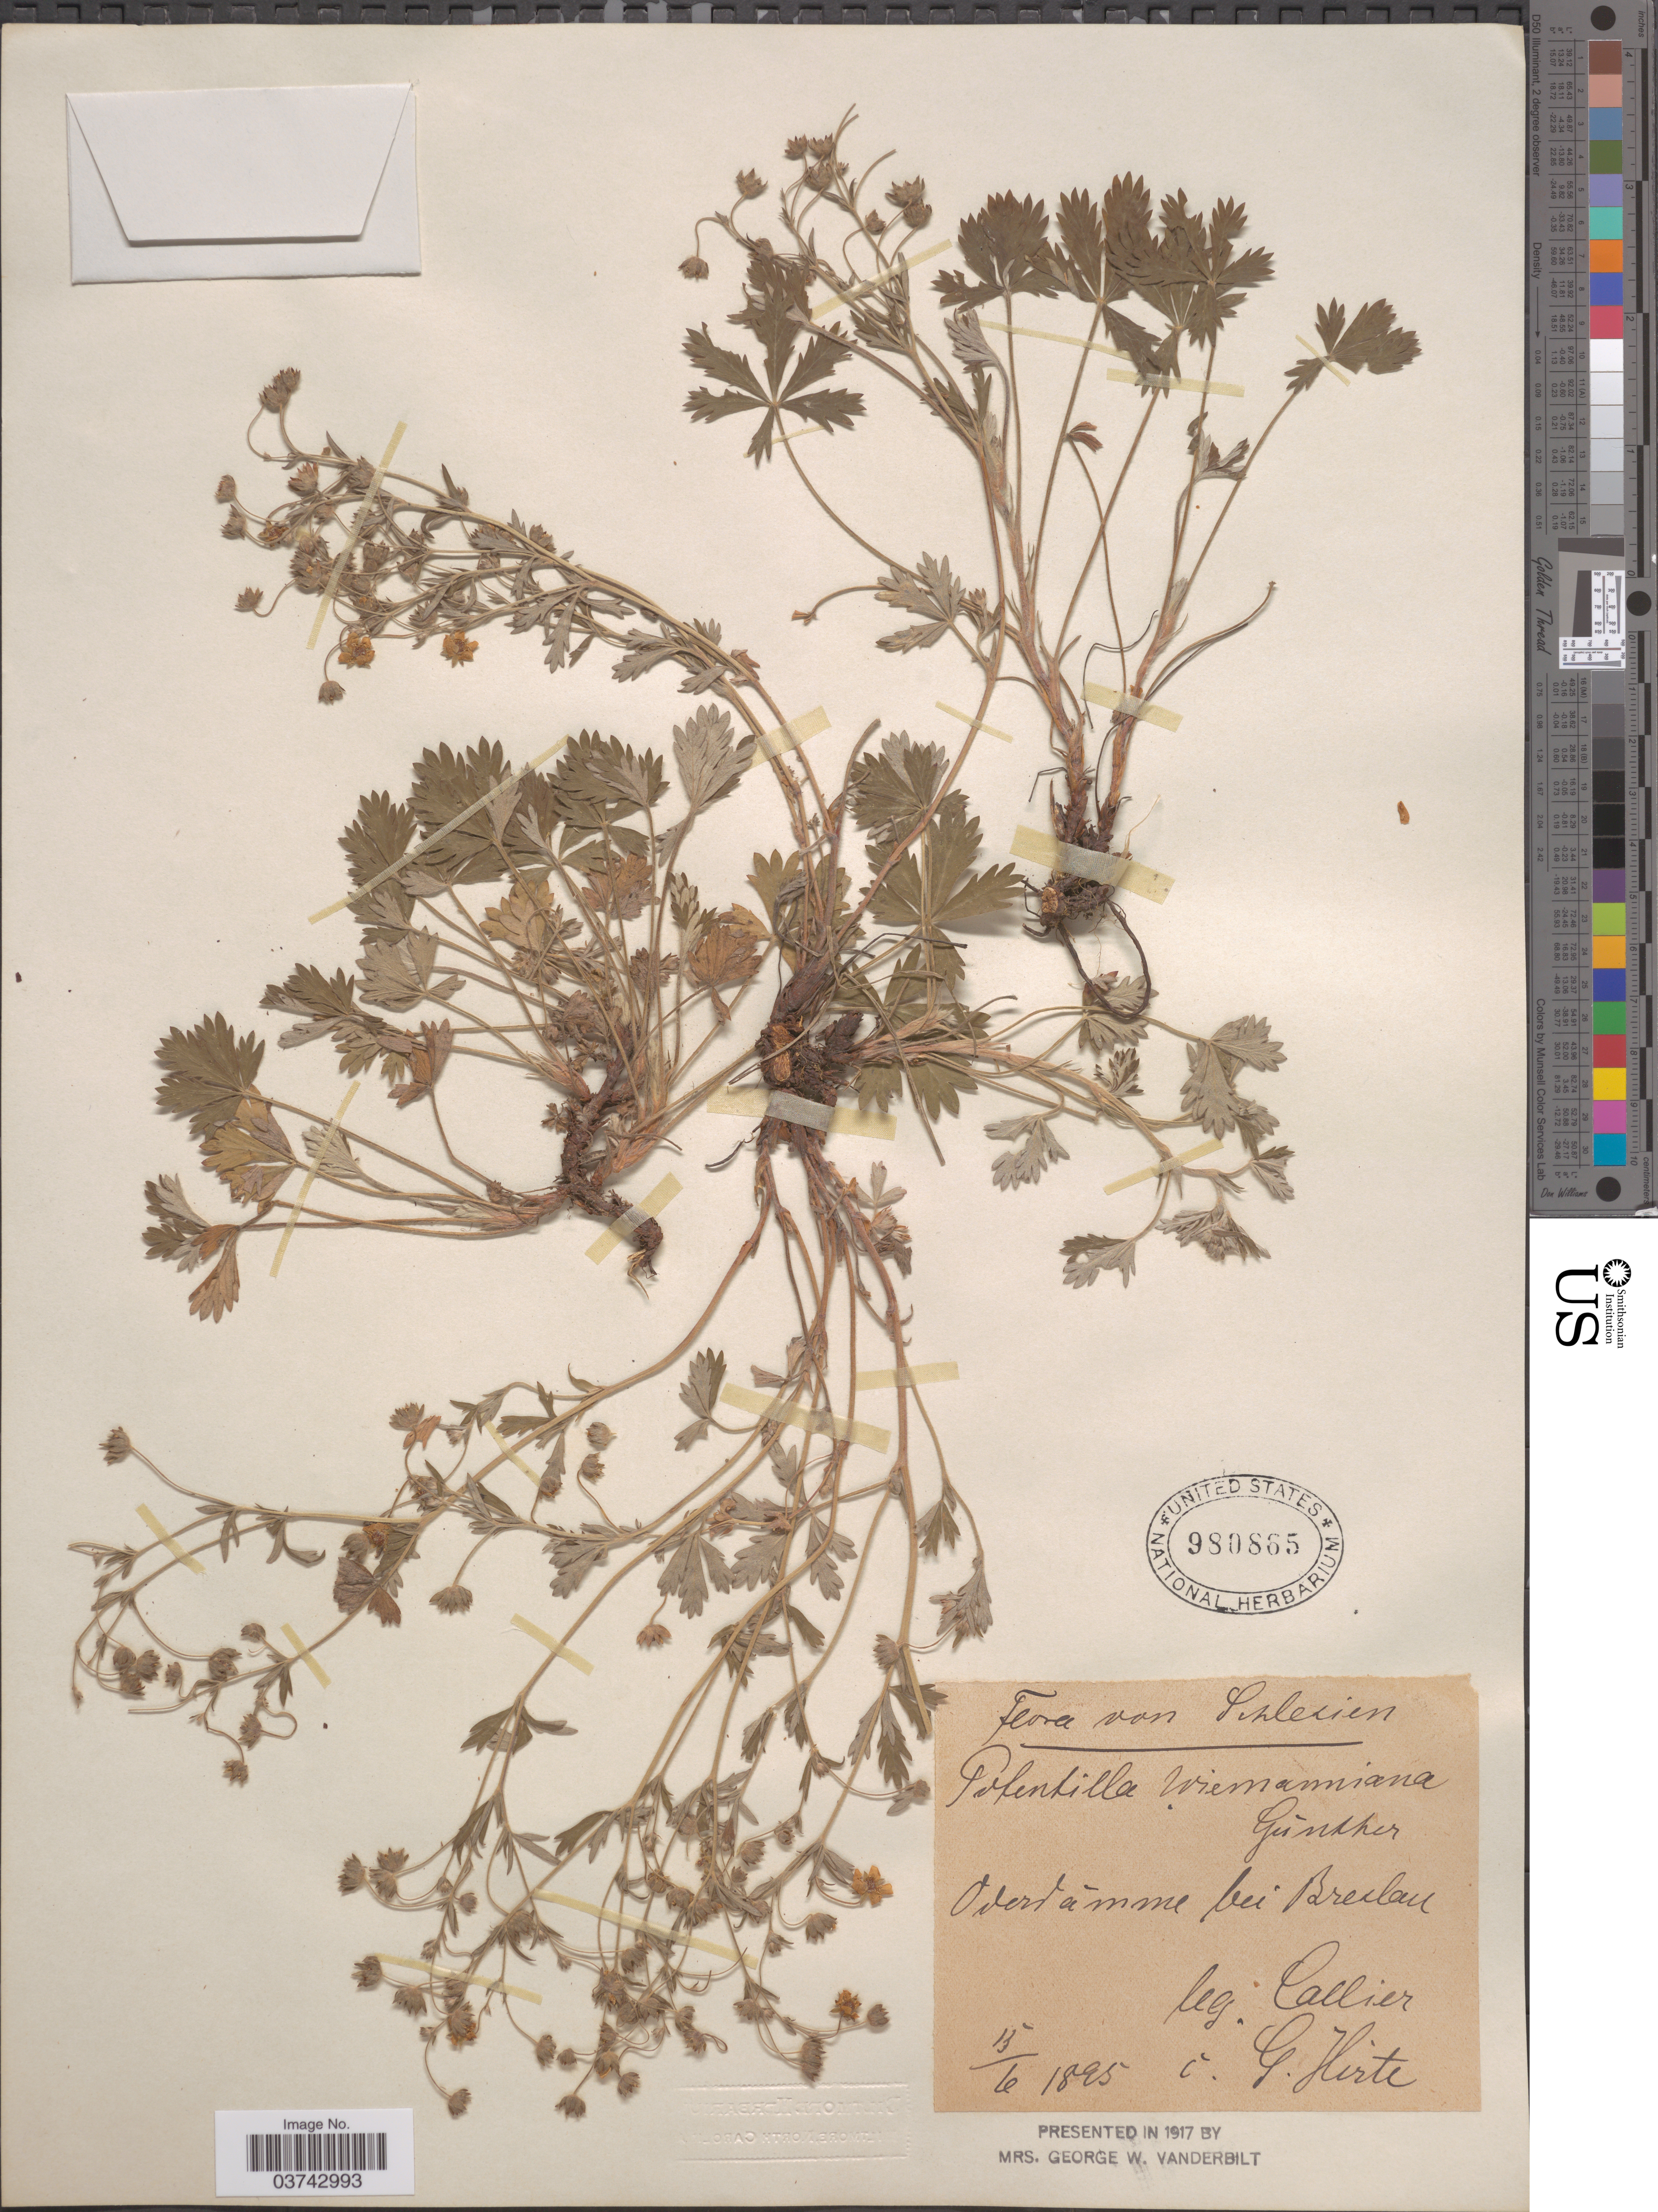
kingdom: Plantae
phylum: Tracheophyta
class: Magnoliopsida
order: Rosales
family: Rosaceae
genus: Potentilla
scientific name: Potentilla wiemanniana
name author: Günther et al.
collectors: -- Callier & G. Hirte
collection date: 1895-06-15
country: Poland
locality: Schlesien. Odertamme bei Breslau.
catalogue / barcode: US 980865